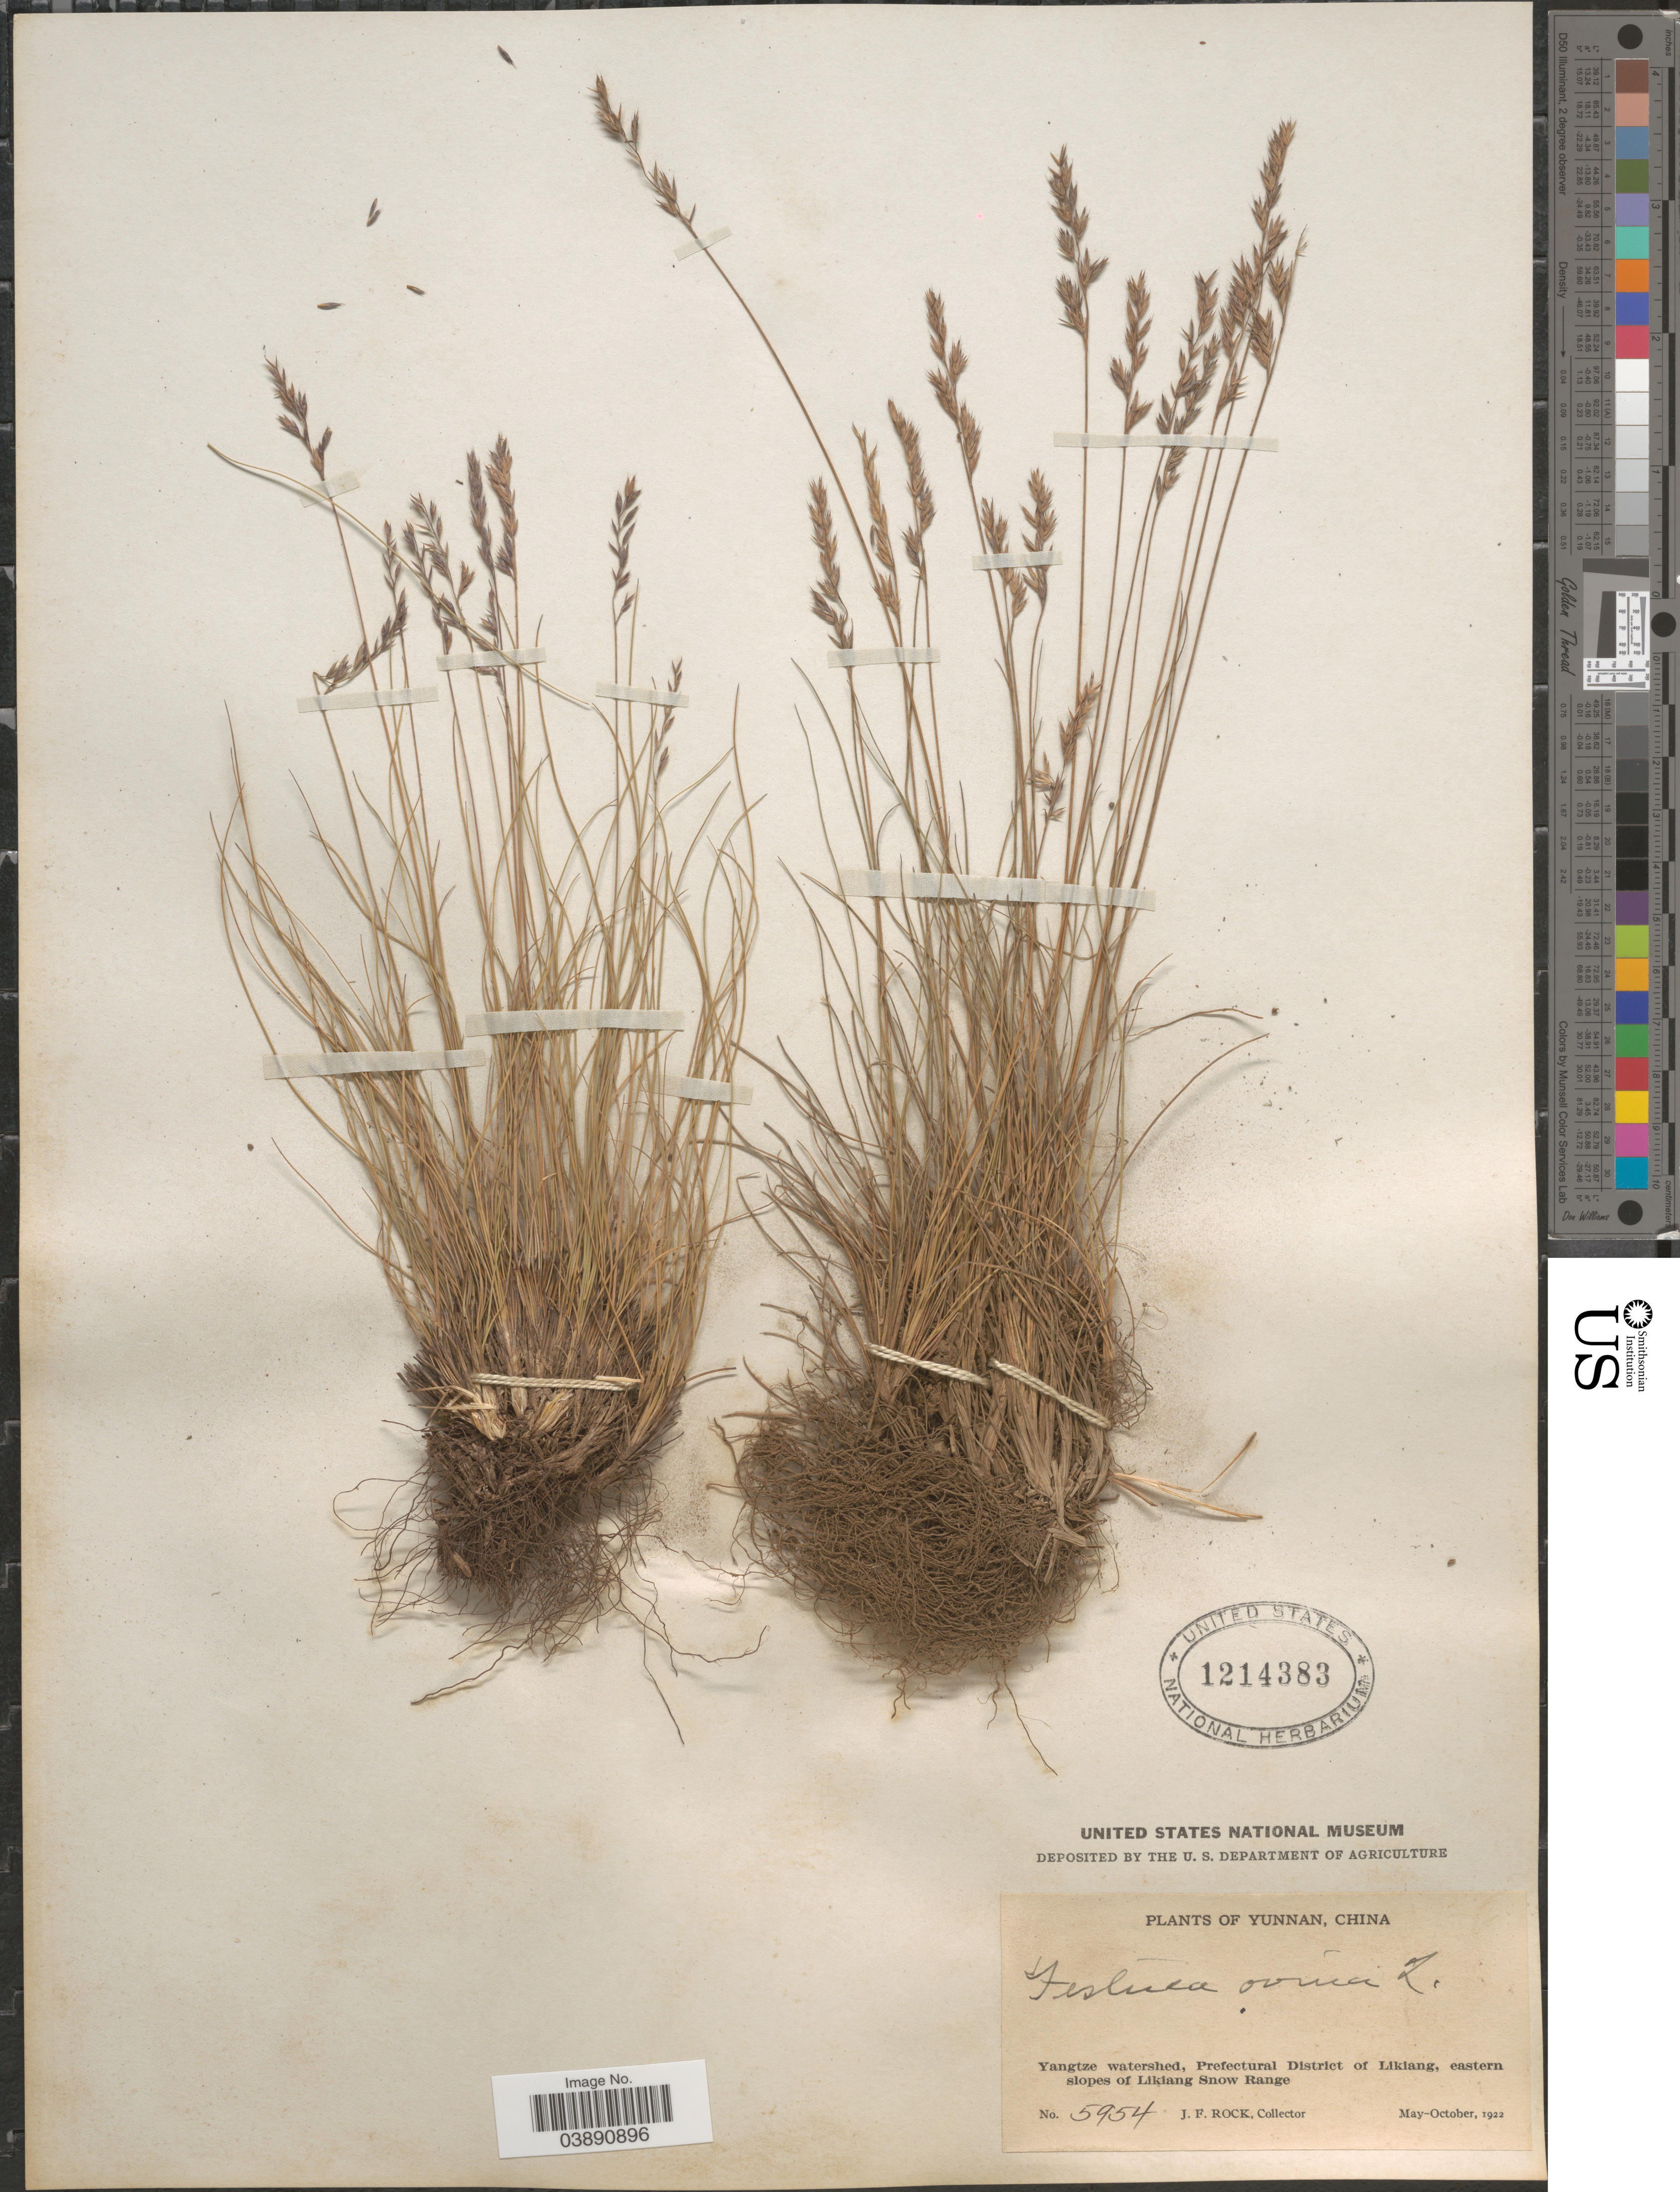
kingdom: Plantae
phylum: Tracheophyta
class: Liliopsida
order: Poales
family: Poaceae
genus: Festuca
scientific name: Festuca ovina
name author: L.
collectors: J. Rock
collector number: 5954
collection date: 1922-05/1922-10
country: China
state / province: Yunnan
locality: Yangtze watershed, Prefectural District of Likiang, eastern slopes of Likiang Snow Range.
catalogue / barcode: US 1214383